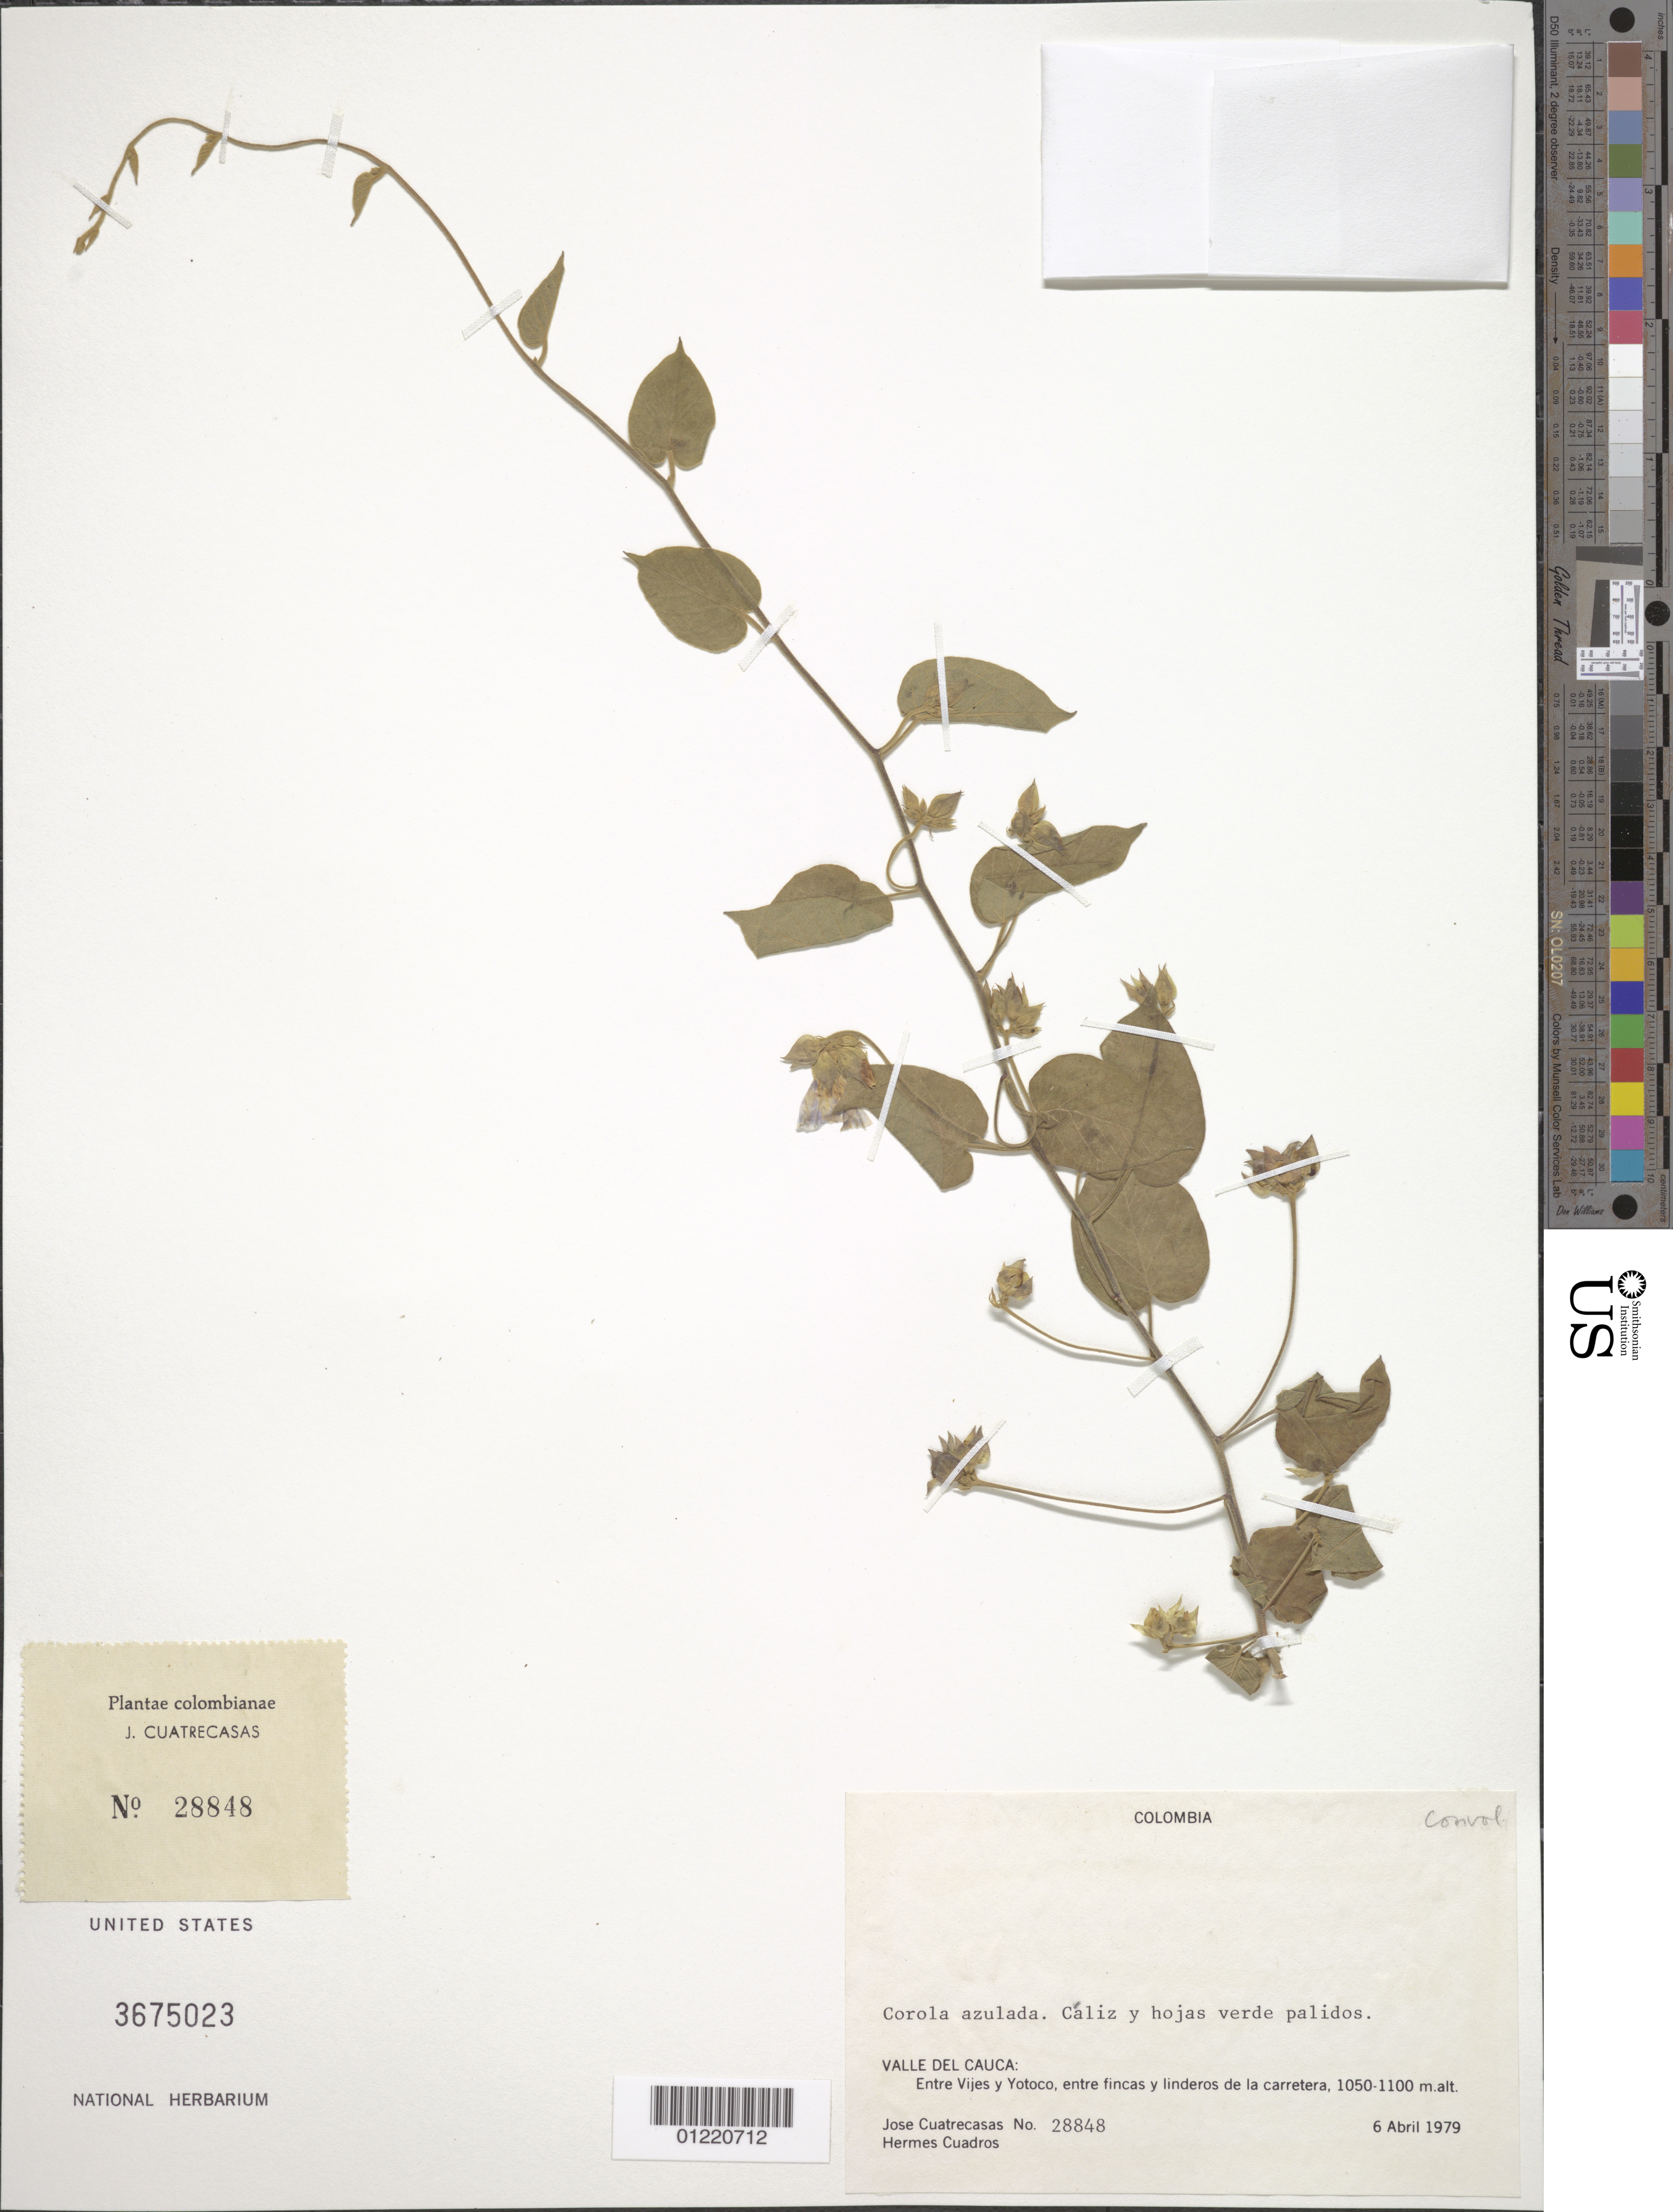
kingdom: Plantae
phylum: Tracheophyta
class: Magnoliopsida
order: Solanales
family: Convolvulaceae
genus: Jacquemontia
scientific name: Jacquemontia pentanthos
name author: (Jacq.) G. Don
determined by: Staples, G. W.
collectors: J. Cuatrecasas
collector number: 28848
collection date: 1979-04-06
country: Colombia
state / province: Valle del Cauca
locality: Entre Vijes y Yotoco, entre fincas y linderos de la carretera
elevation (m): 1050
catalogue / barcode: US 3675023